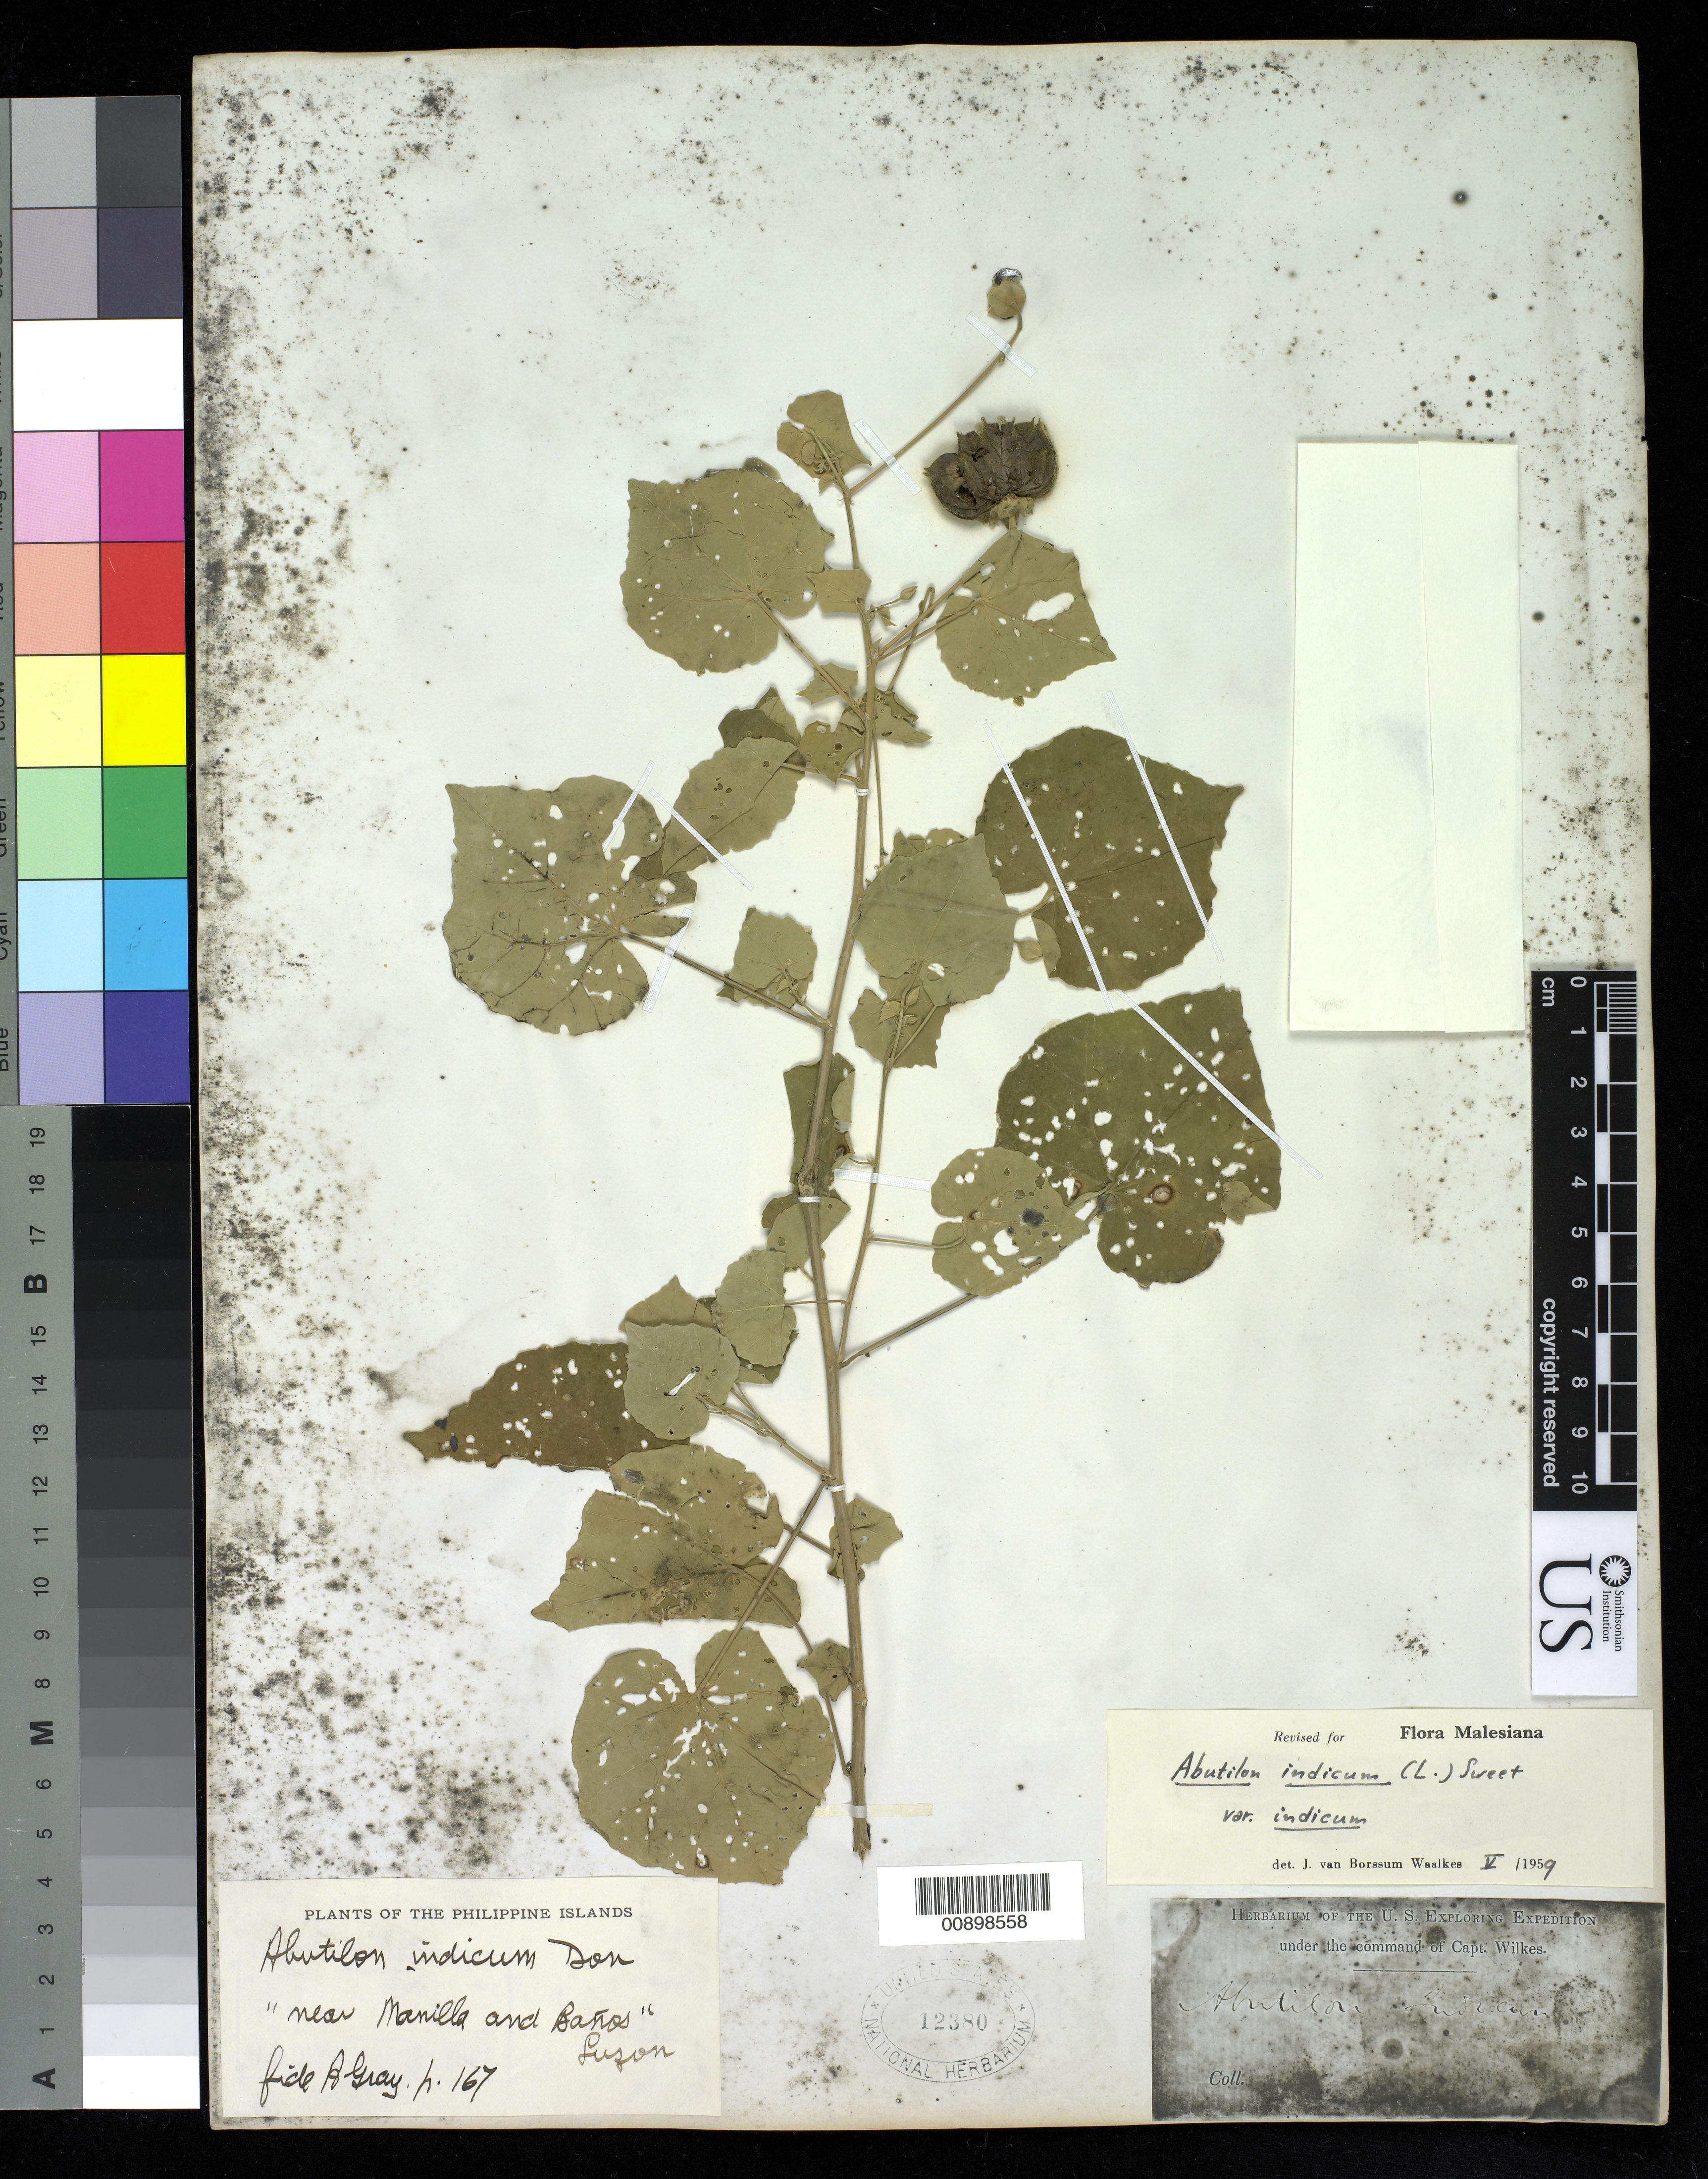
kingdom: Plantae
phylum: Tracheophyta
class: Magnoliopsida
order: Malvales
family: Malvaceae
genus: Abutilon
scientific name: Abutilon indicum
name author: (L.) Sweet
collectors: Wilkes Explor. Exped.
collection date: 1838/1842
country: Philippines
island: Luzon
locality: near Manilla and Banos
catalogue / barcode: US 12380